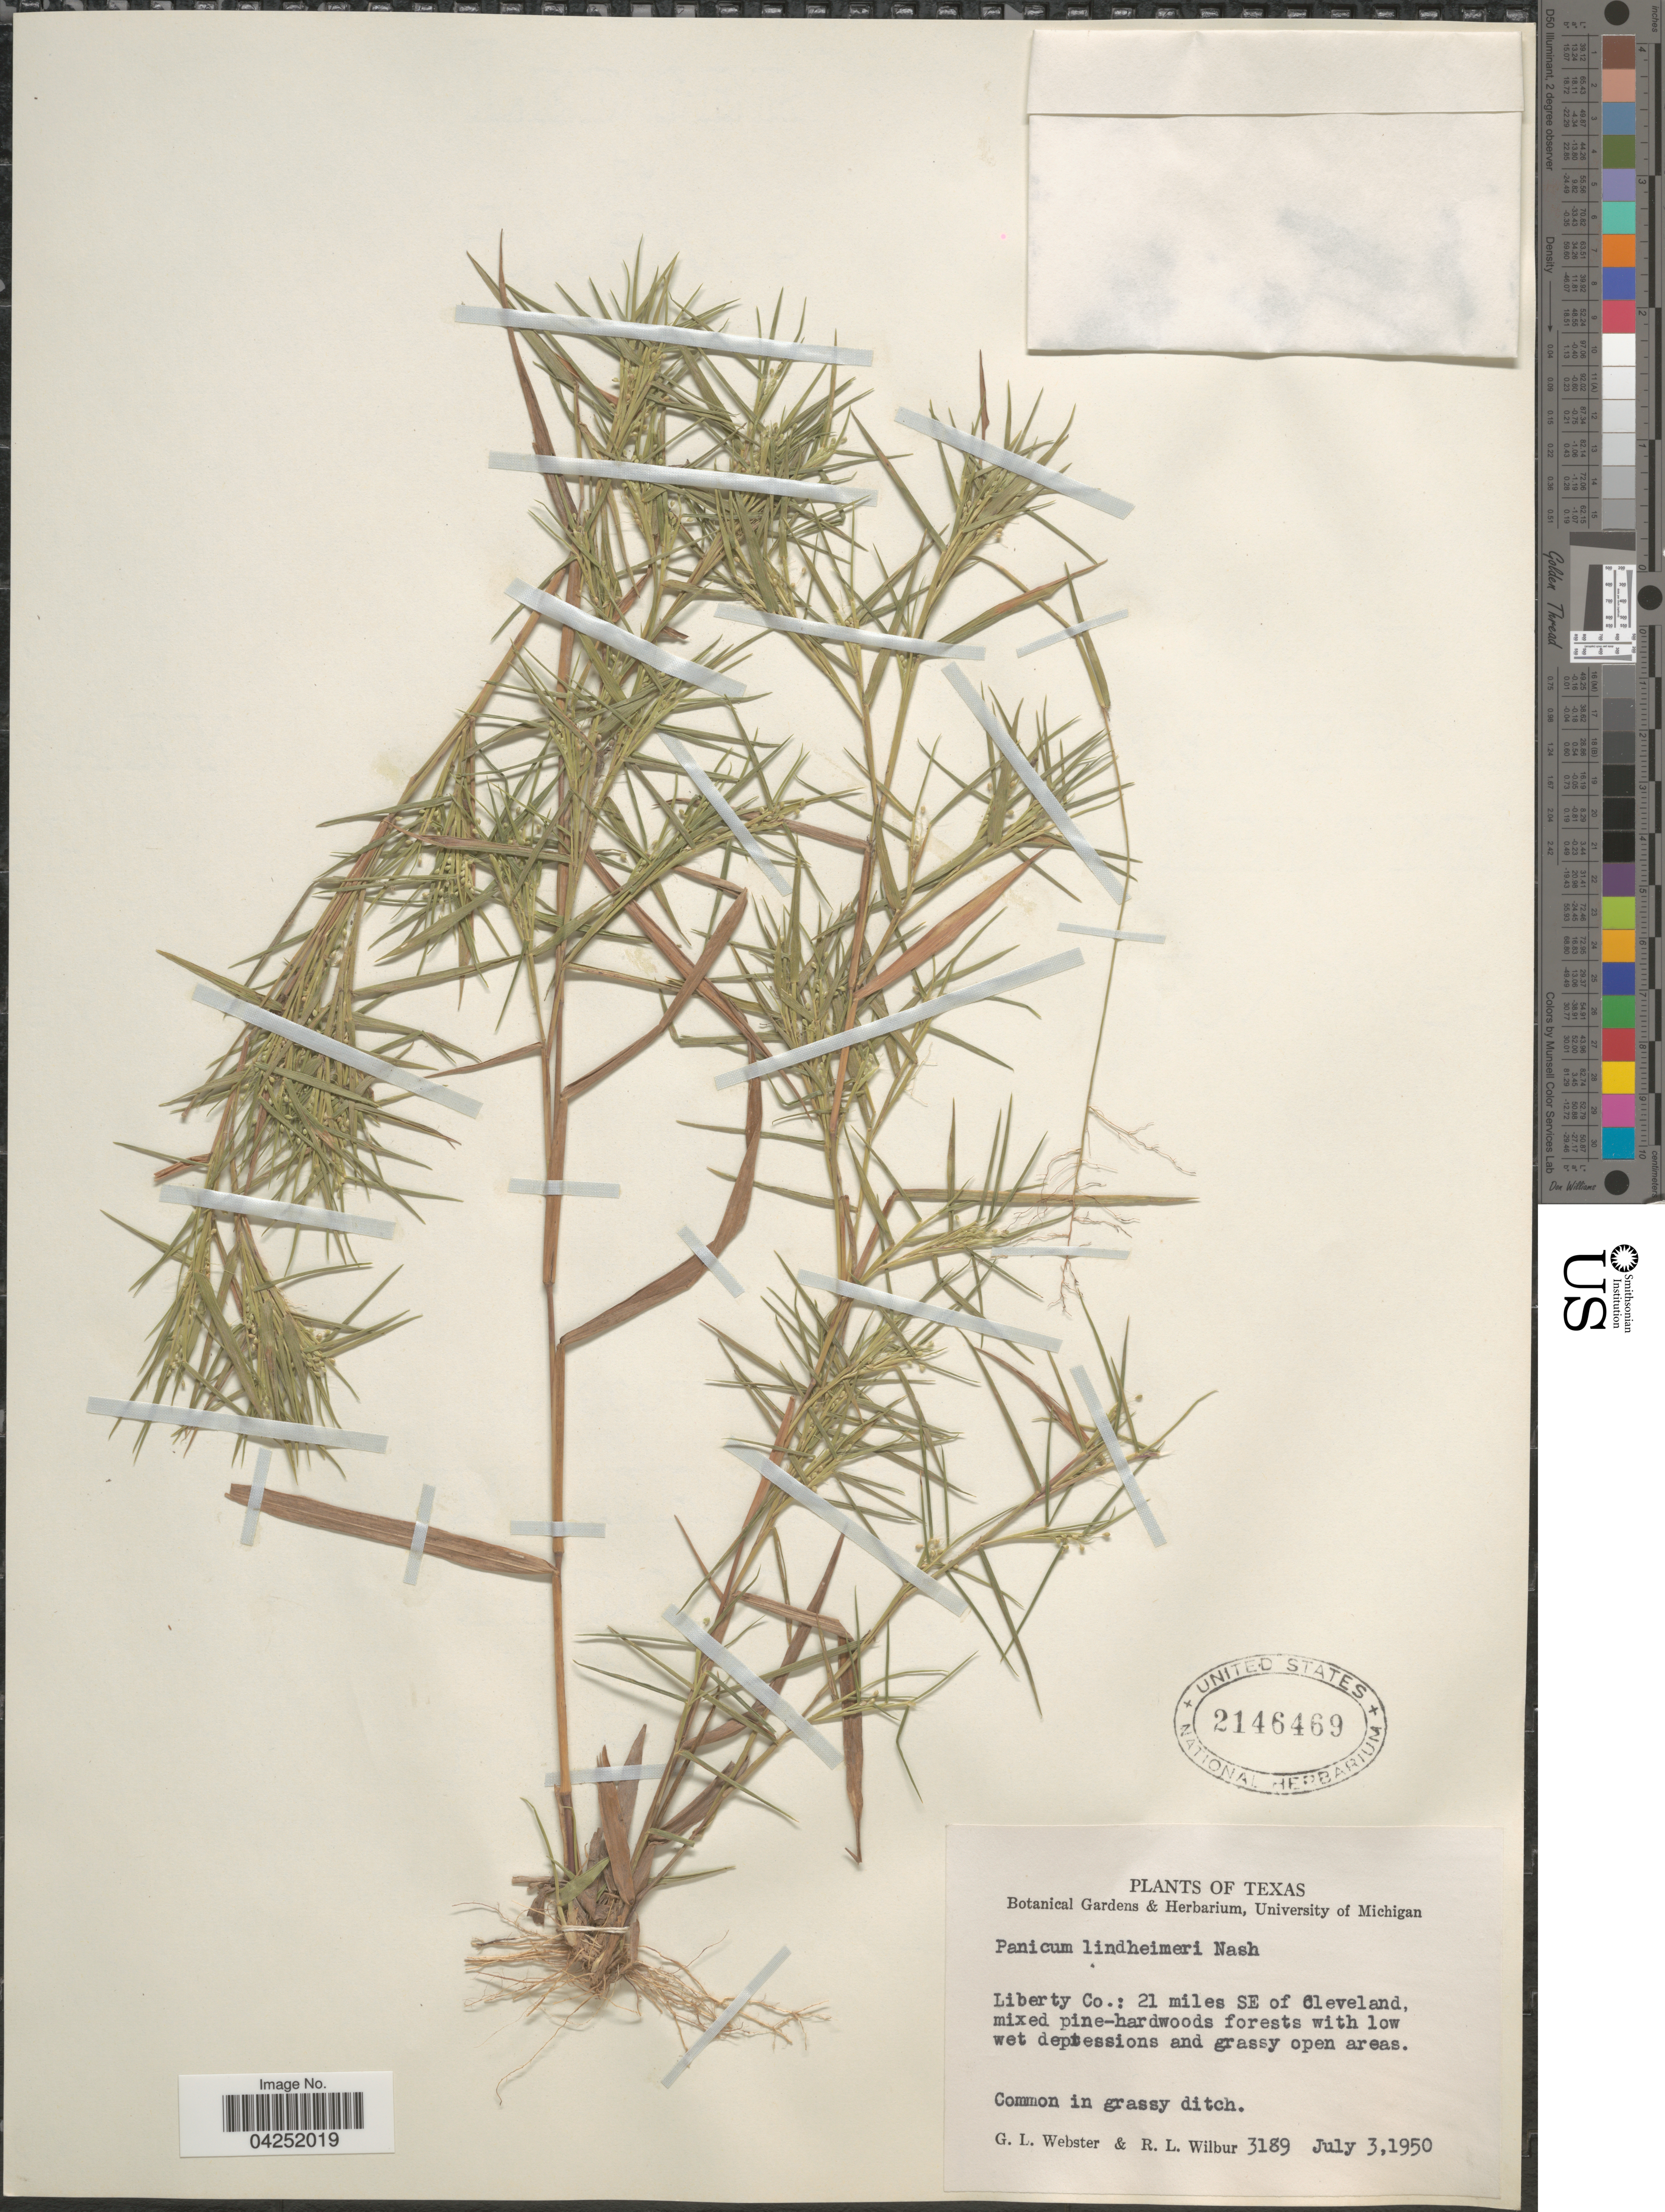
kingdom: Plantae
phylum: Tracheophyta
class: Liliopsida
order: Poales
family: Poaceae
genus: Dichanthelium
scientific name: Dichanthelium acuminatum var. lindheimeri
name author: (Nash) Gould & C.A. Clark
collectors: G. L. Webster & R. L. Wilbur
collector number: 3189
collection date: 1950-07-03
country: United States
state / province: Texas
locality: Liberty Co.: 21 miles SE of Cleveland.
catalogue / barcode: US 2146469